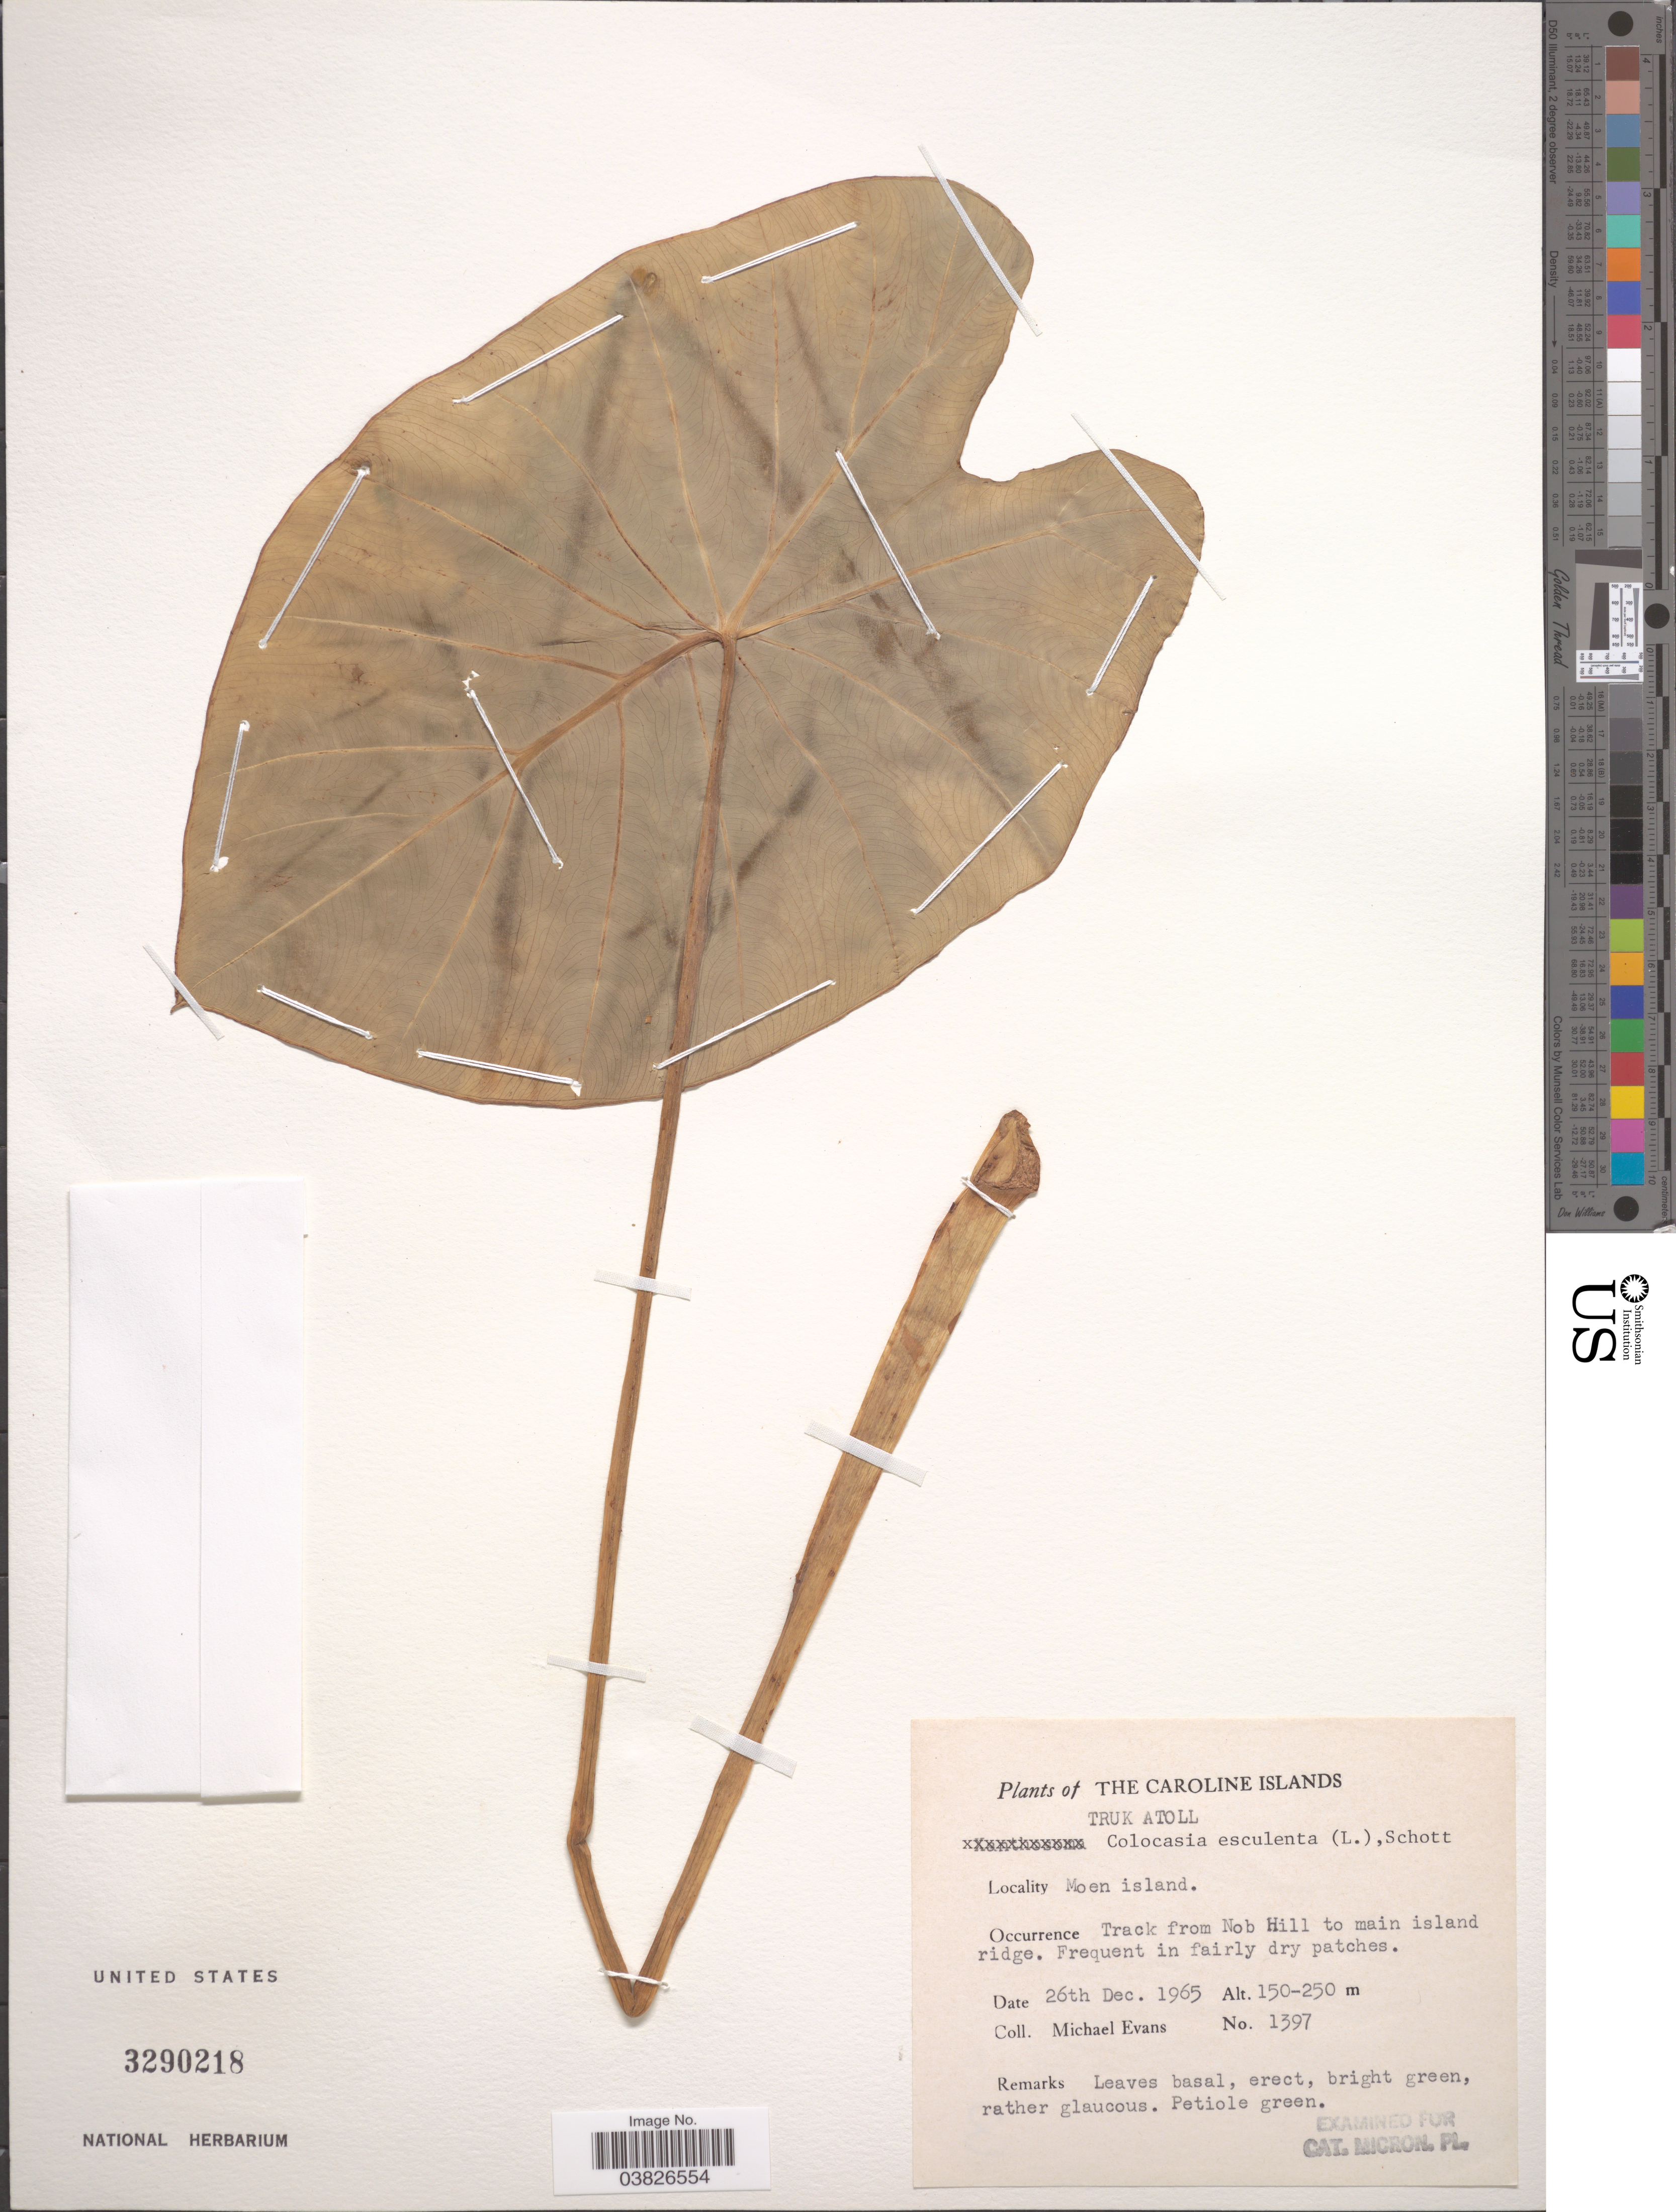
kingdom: Plantae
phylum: Tracheophyta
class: Liliopsida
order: Alismatales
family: Araceae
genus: Colocasia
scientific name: Colocasia esculenta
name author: (L.) Schott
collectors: M. Evans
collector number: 1397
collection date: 1965-12-26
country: Micronesia, Federated States of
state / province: Truk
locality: The Caroline Islands. Truk Atoll. Moen Island.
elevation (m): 150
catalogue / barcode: US 3290218